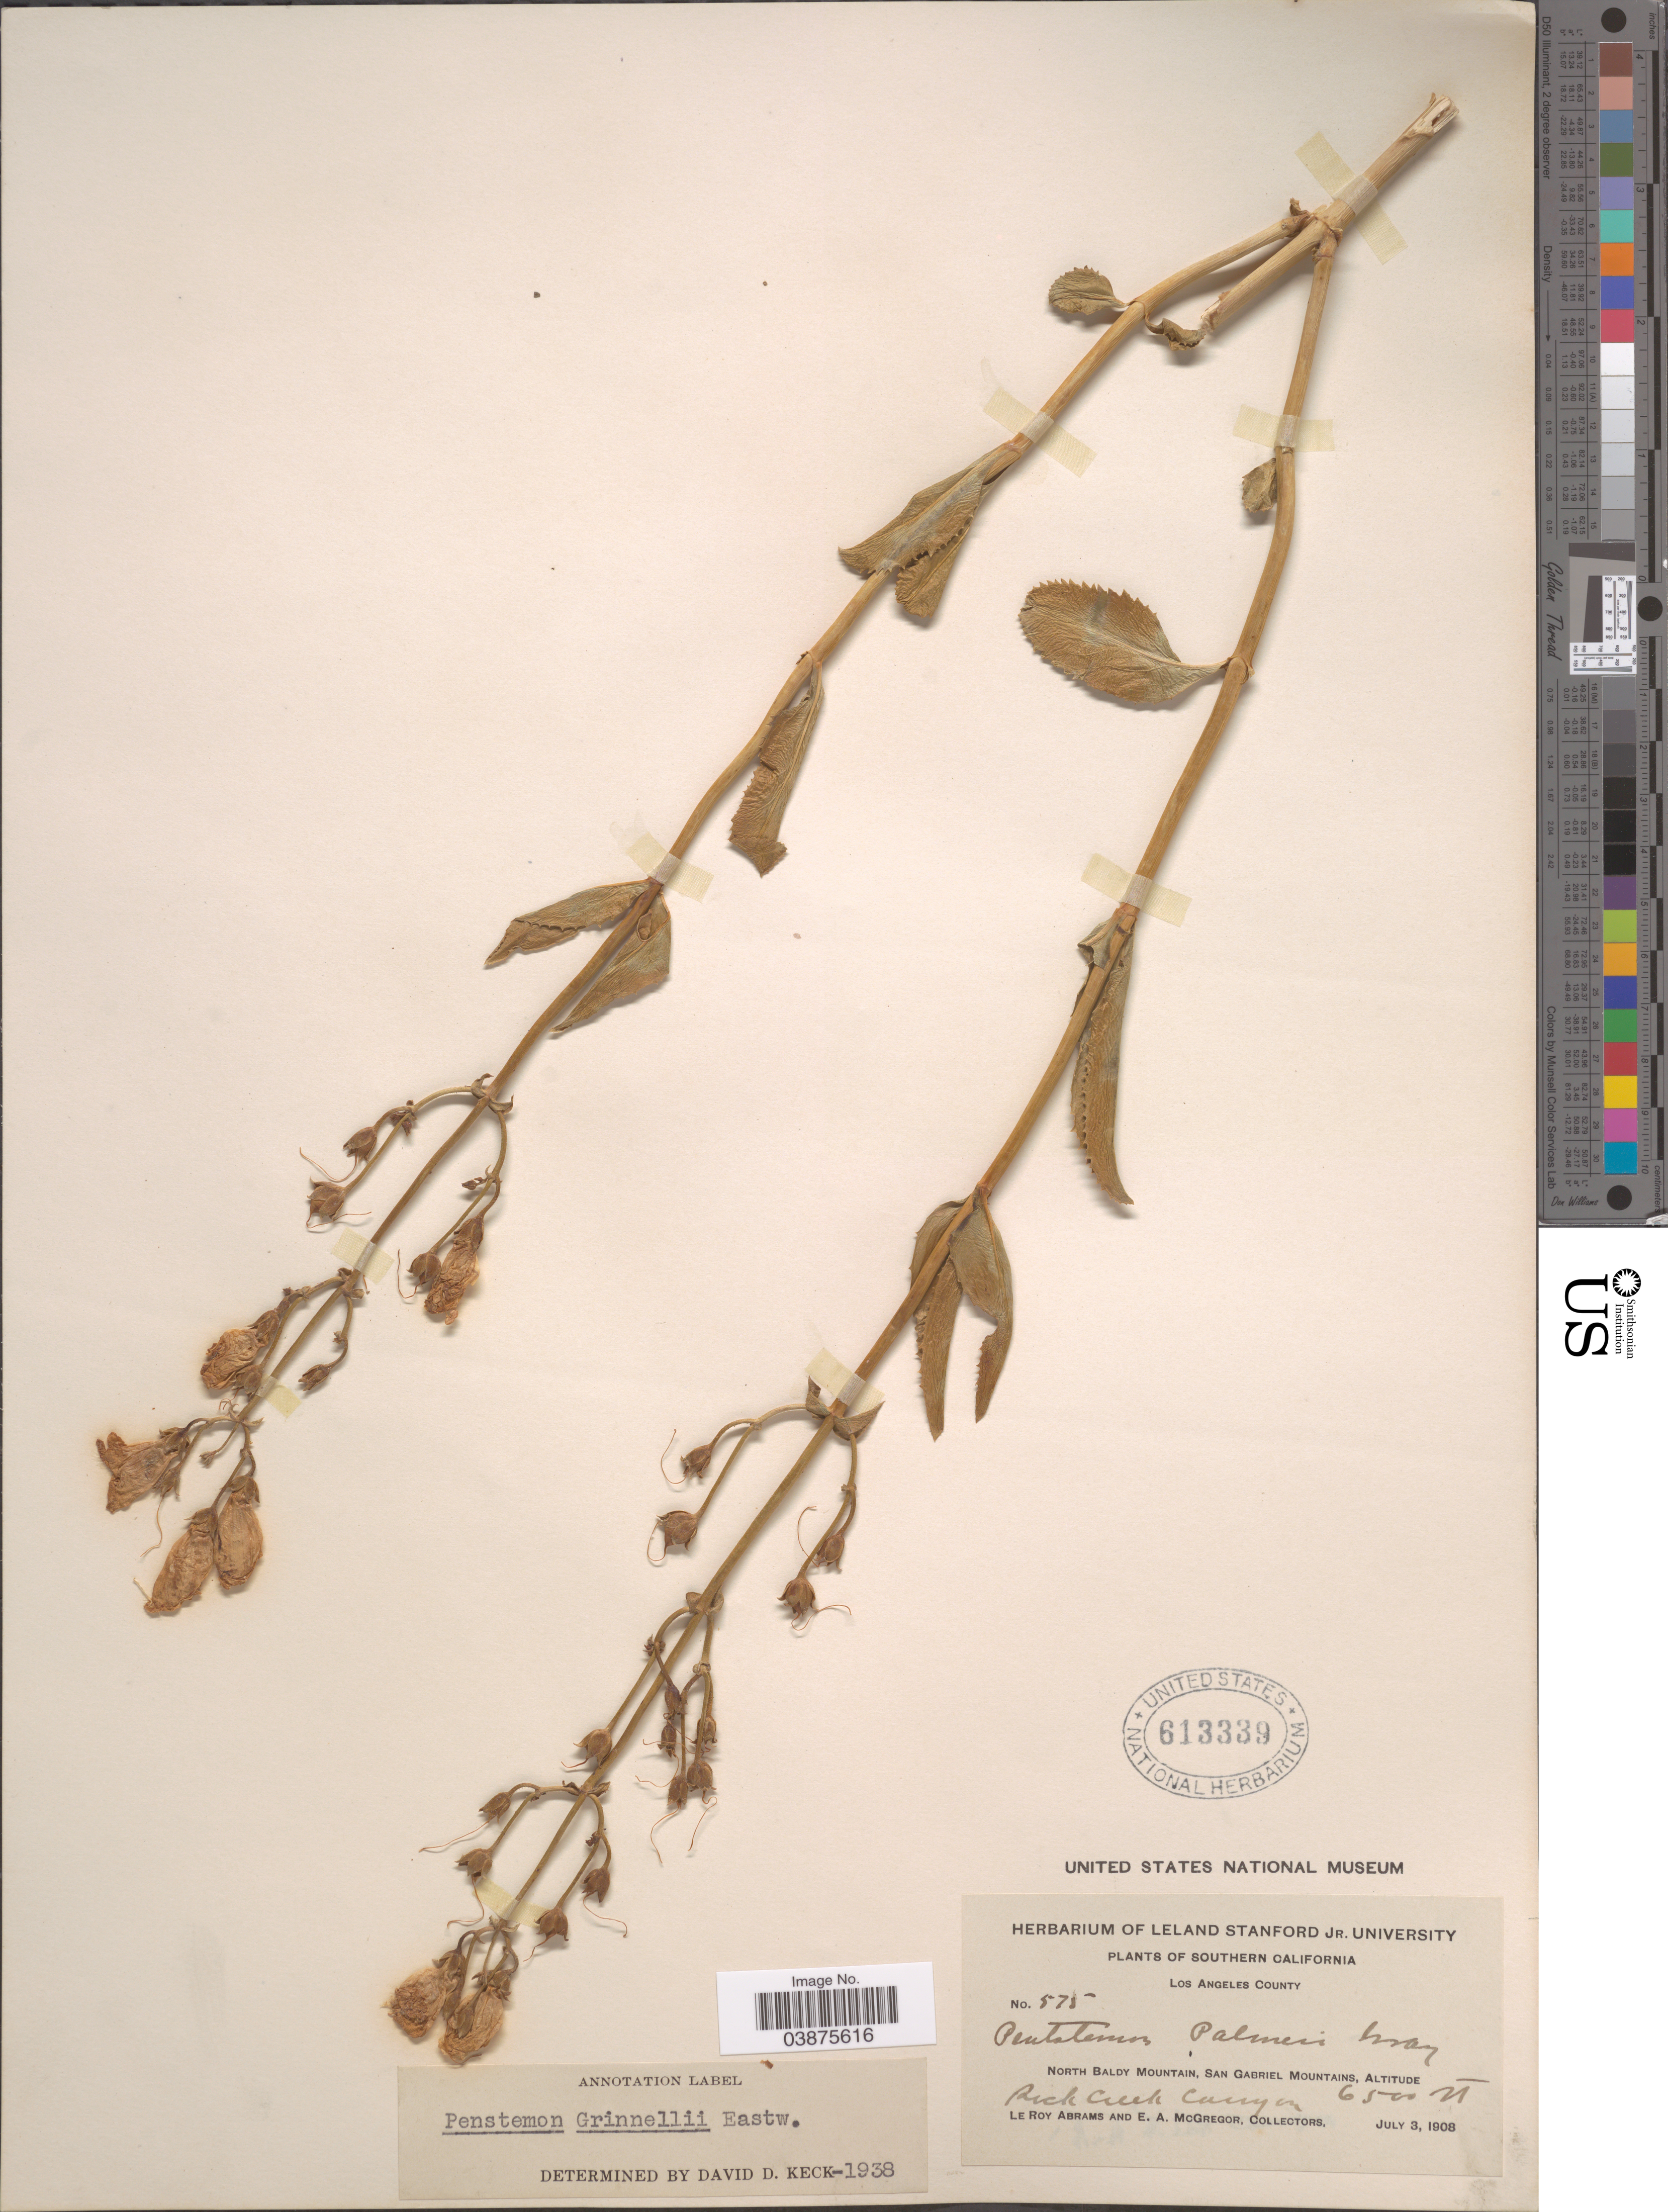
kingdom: Plantae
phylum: Tracheophyta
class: Magnoliopsida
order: Lamiales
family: Plantaginaceae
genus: Penstemon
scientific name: Penstemon grinnellii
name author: Eastw.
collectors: L. Abrams & E. A. McGregor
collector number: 575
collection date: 1908-07-03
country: United States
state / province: California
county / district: Los Angeles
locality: Southern California. Los Angeles County. North Baldy Mountain, San Gabriel Mountains. Rich Creek Canyon.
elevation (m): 6500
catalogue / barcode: US 613339